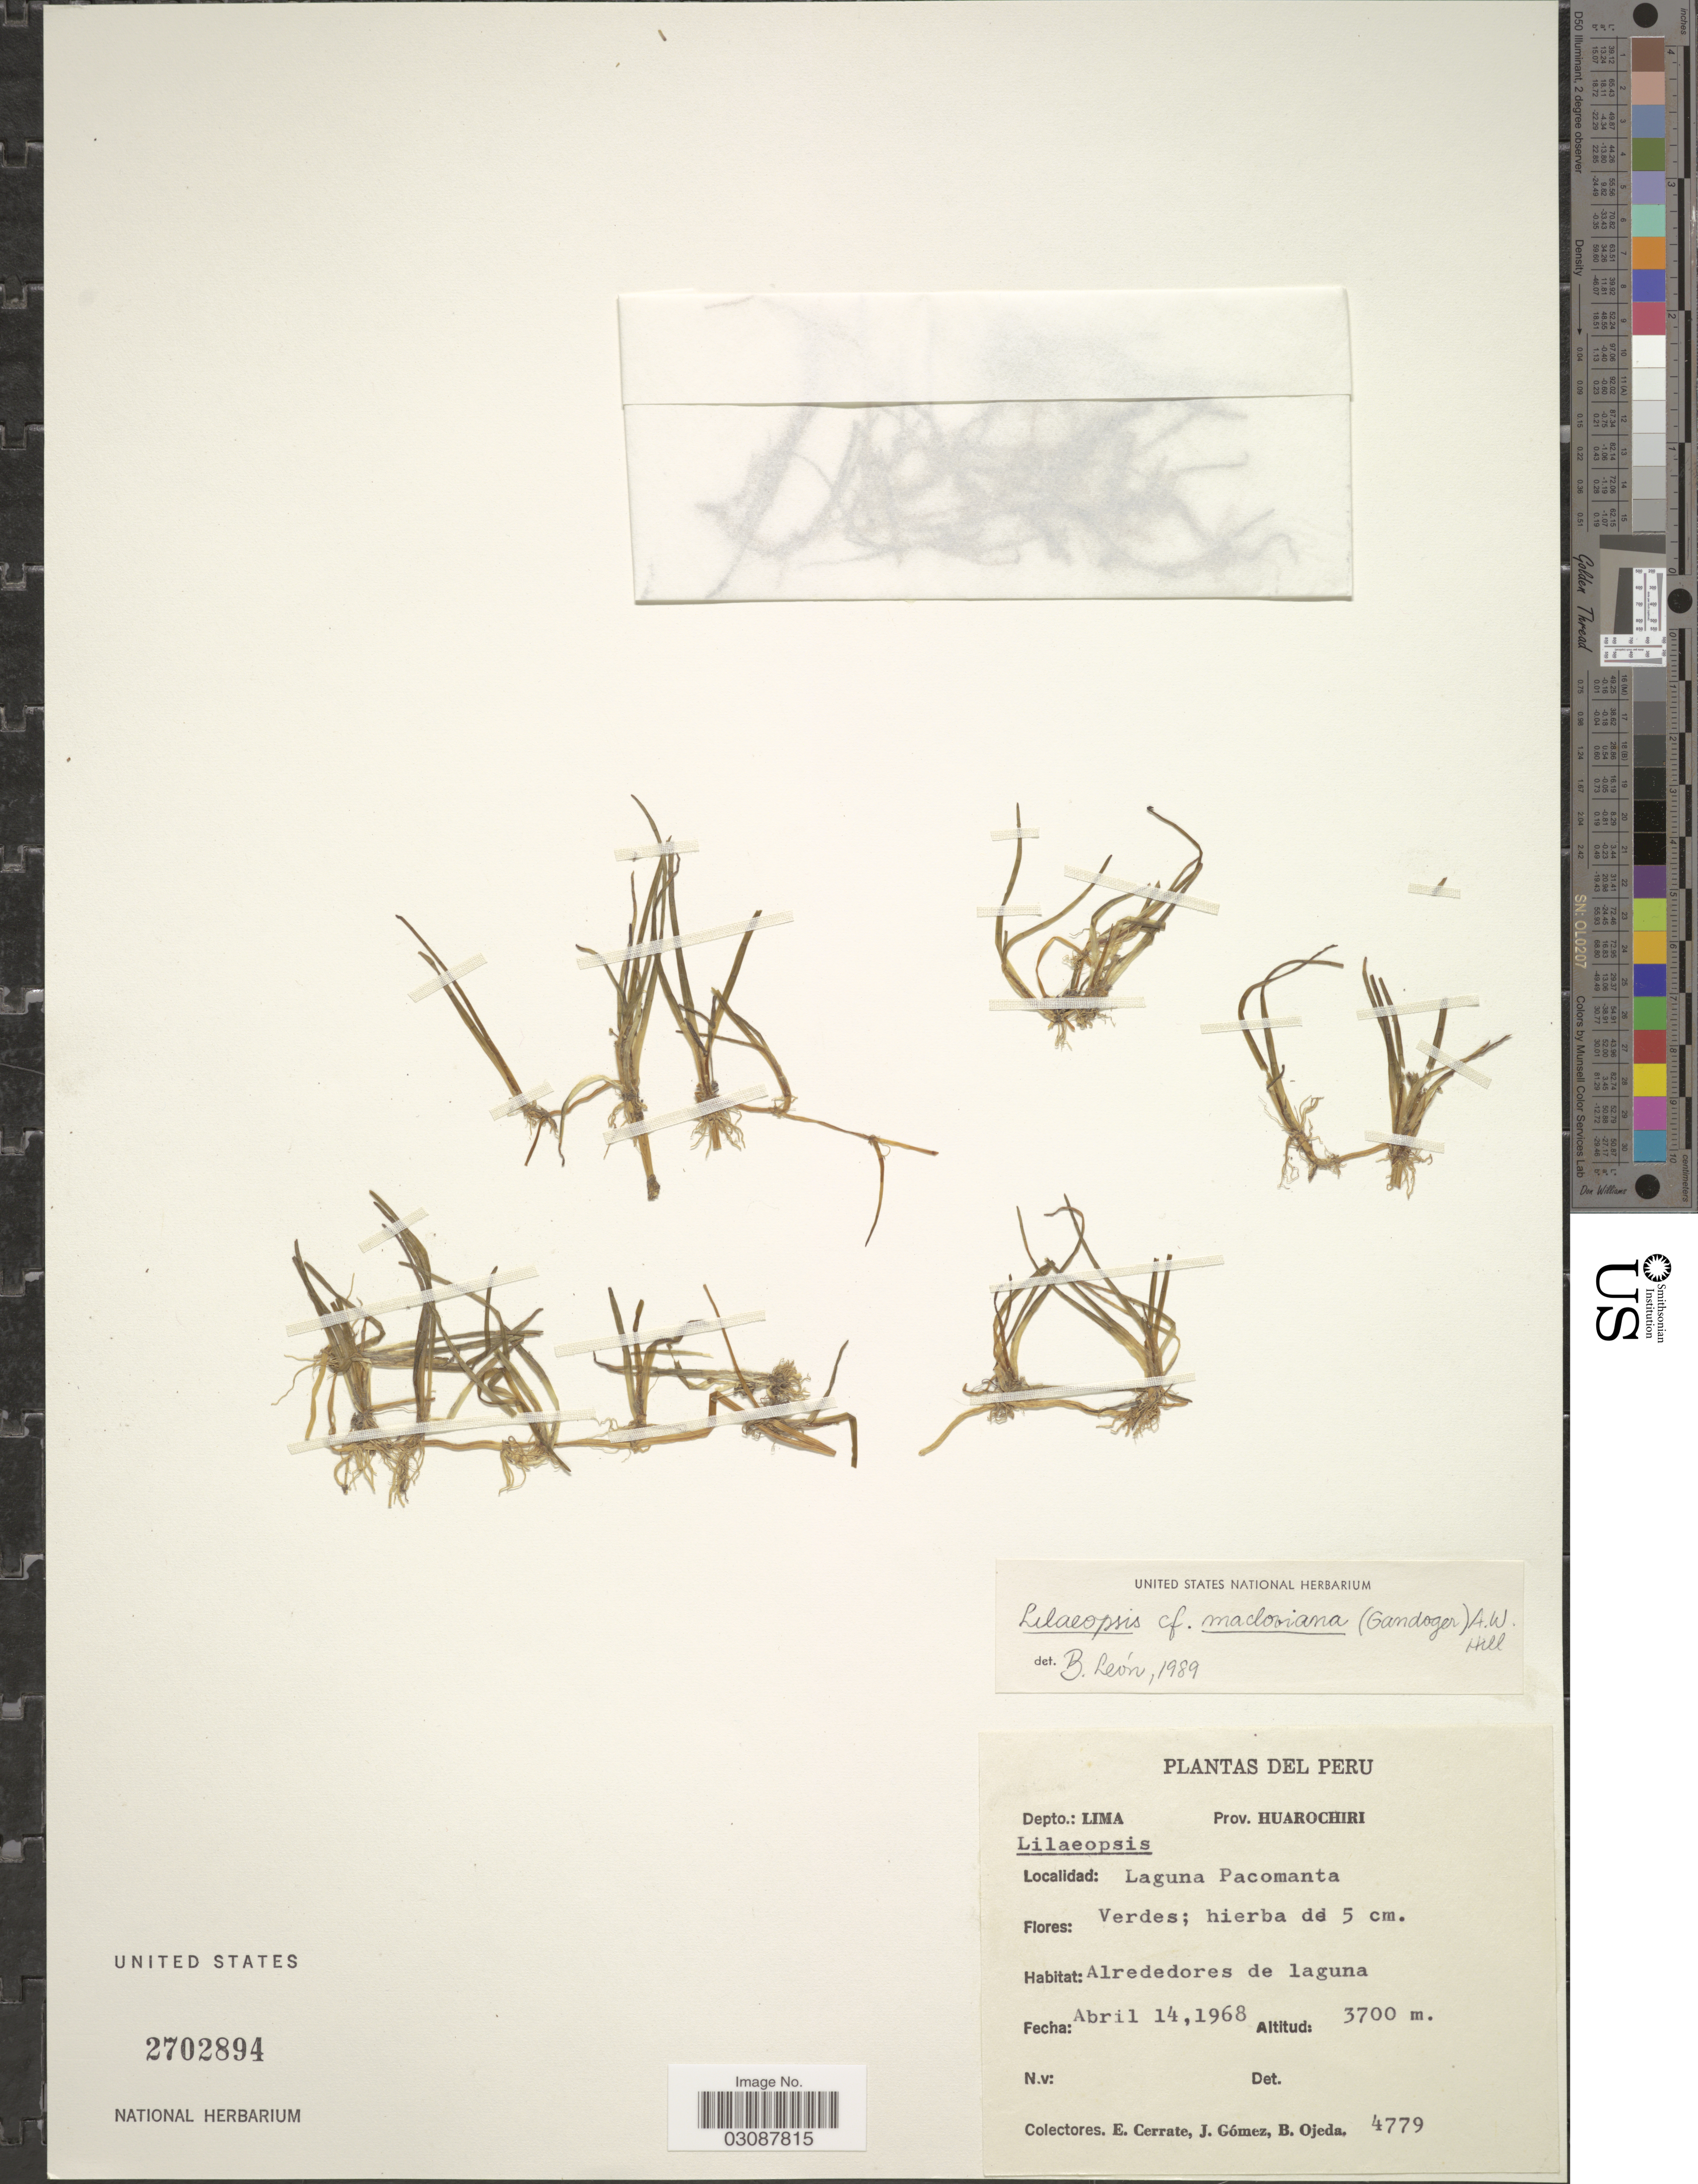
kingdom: Plantae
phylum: Tracheophyta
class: Magnoliopsida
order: Apiales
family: Apiaceae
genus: Lilaeopsis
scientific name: Lilaeopsis macloviana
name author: (Gand.) A.W. Hill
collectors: E. Cerrate, J. Gómez & B. Ojeda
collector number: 4779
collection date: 1968-04-14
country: Peru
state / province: Lima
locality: Depto.: Lima, Prov. Huarochiri, Laguna Pacomanta, Alrededores de laguna.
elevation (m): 3700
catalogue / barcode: US 2702894